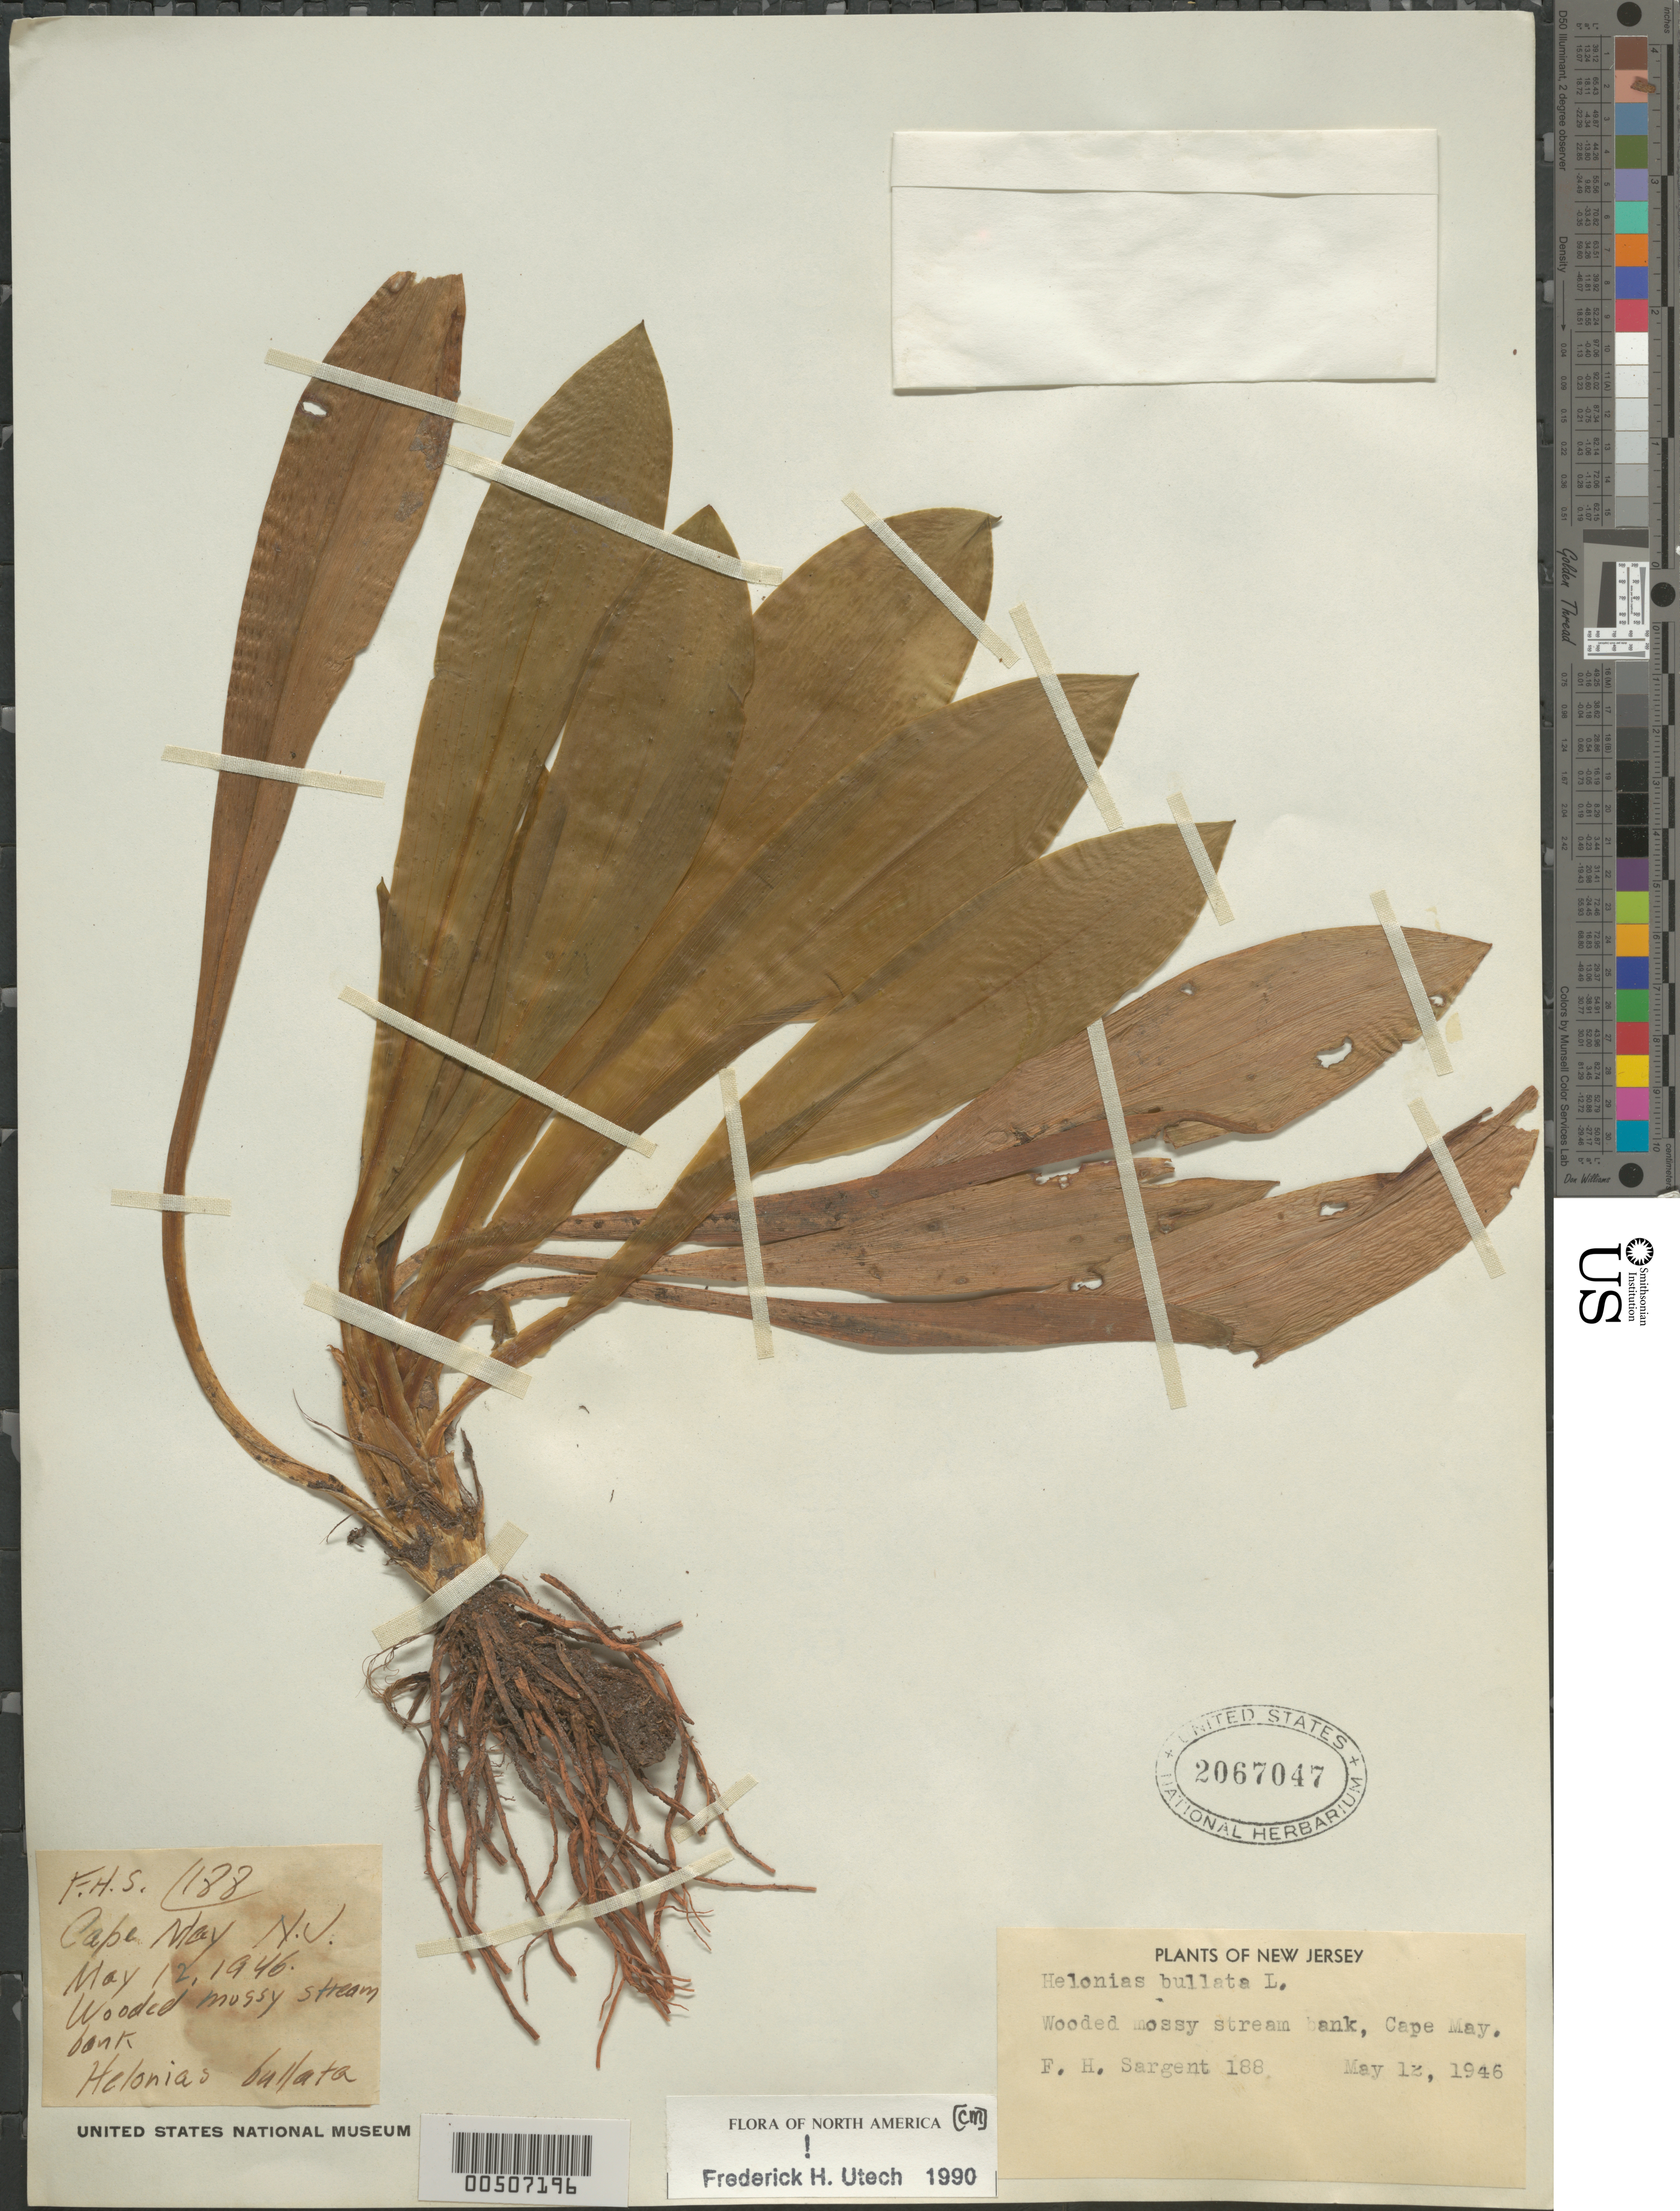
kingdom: Plantae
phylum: Tracheophyta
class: Liliopsida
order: Liliales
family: Melanthiaceae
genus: Helonias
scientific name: Helonias bullata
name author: L.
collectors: F. H. Sargent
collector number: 188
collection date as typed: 12 May 1946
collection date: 1946-05-12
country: United States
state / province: New Jersey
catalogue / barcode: US 2067047